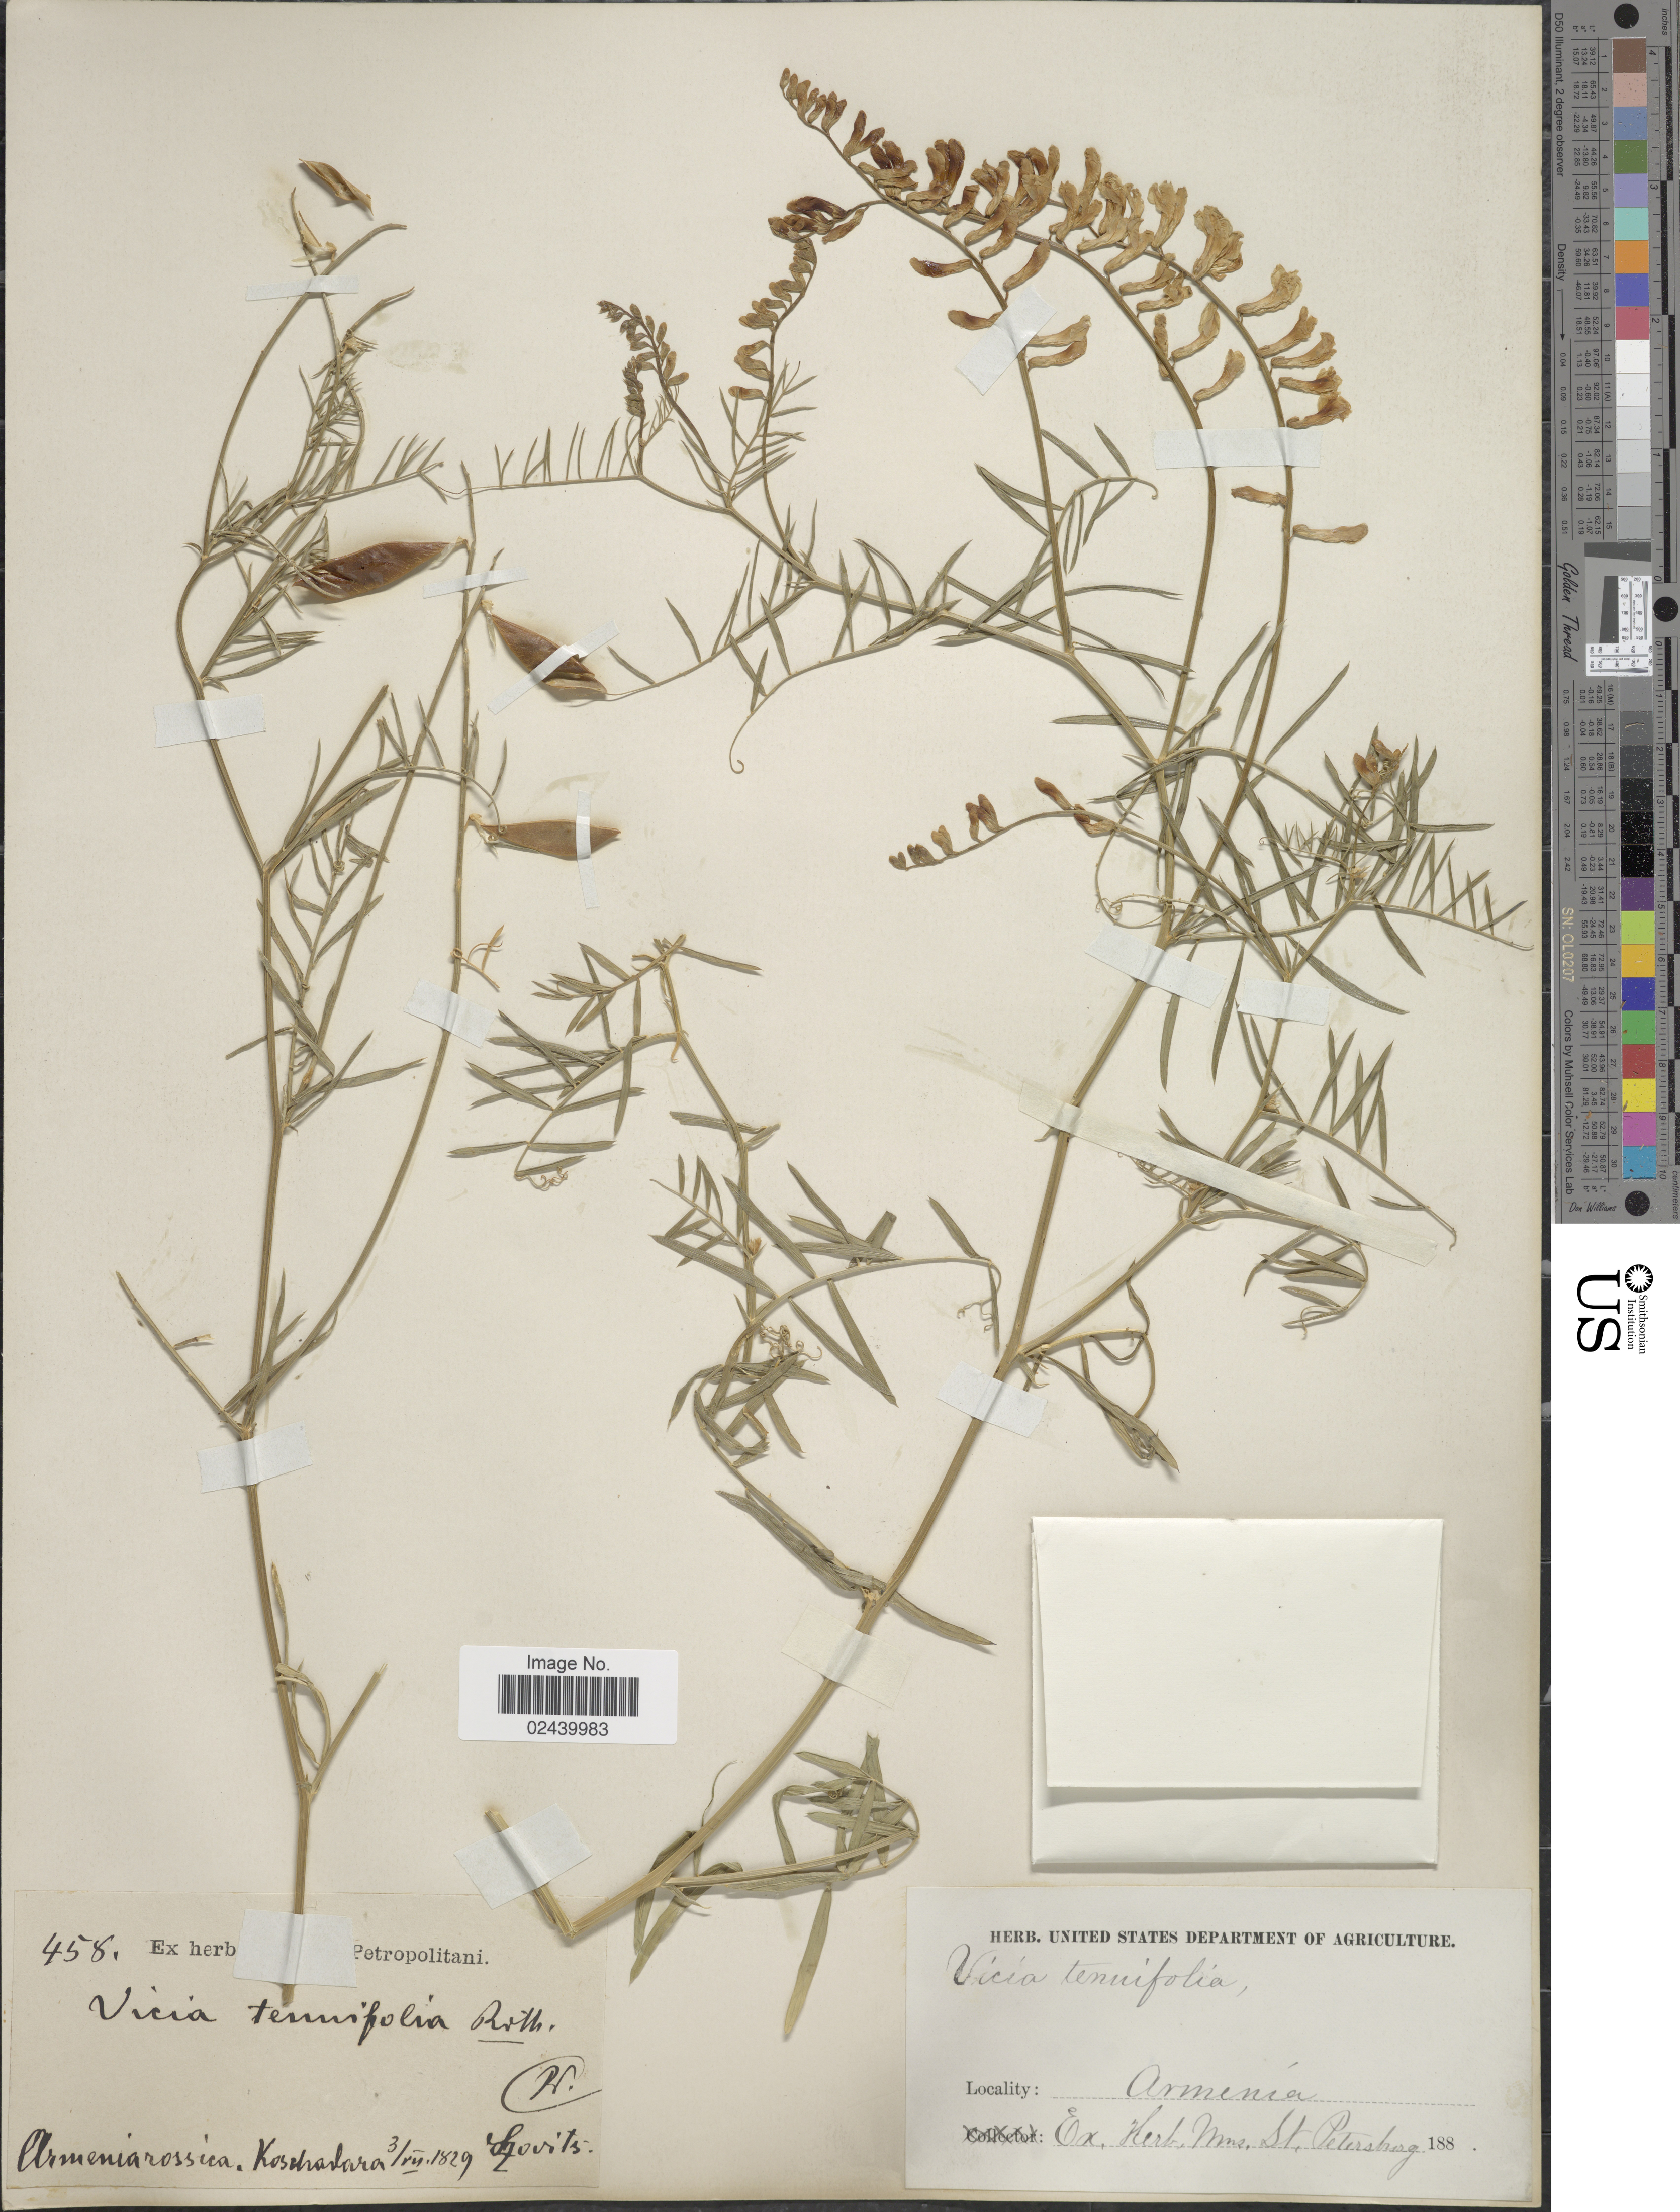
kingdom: Plantae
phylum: Tracheophyta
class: Magnoliopsida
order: Fabales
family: Fabaceae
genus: Vicia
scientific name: Vicia tenuifolia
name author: Ten.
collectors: Szovits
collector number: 458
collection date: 1829-07-03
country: Armenia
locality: Armenia rossica, Koschadara [interpreted]